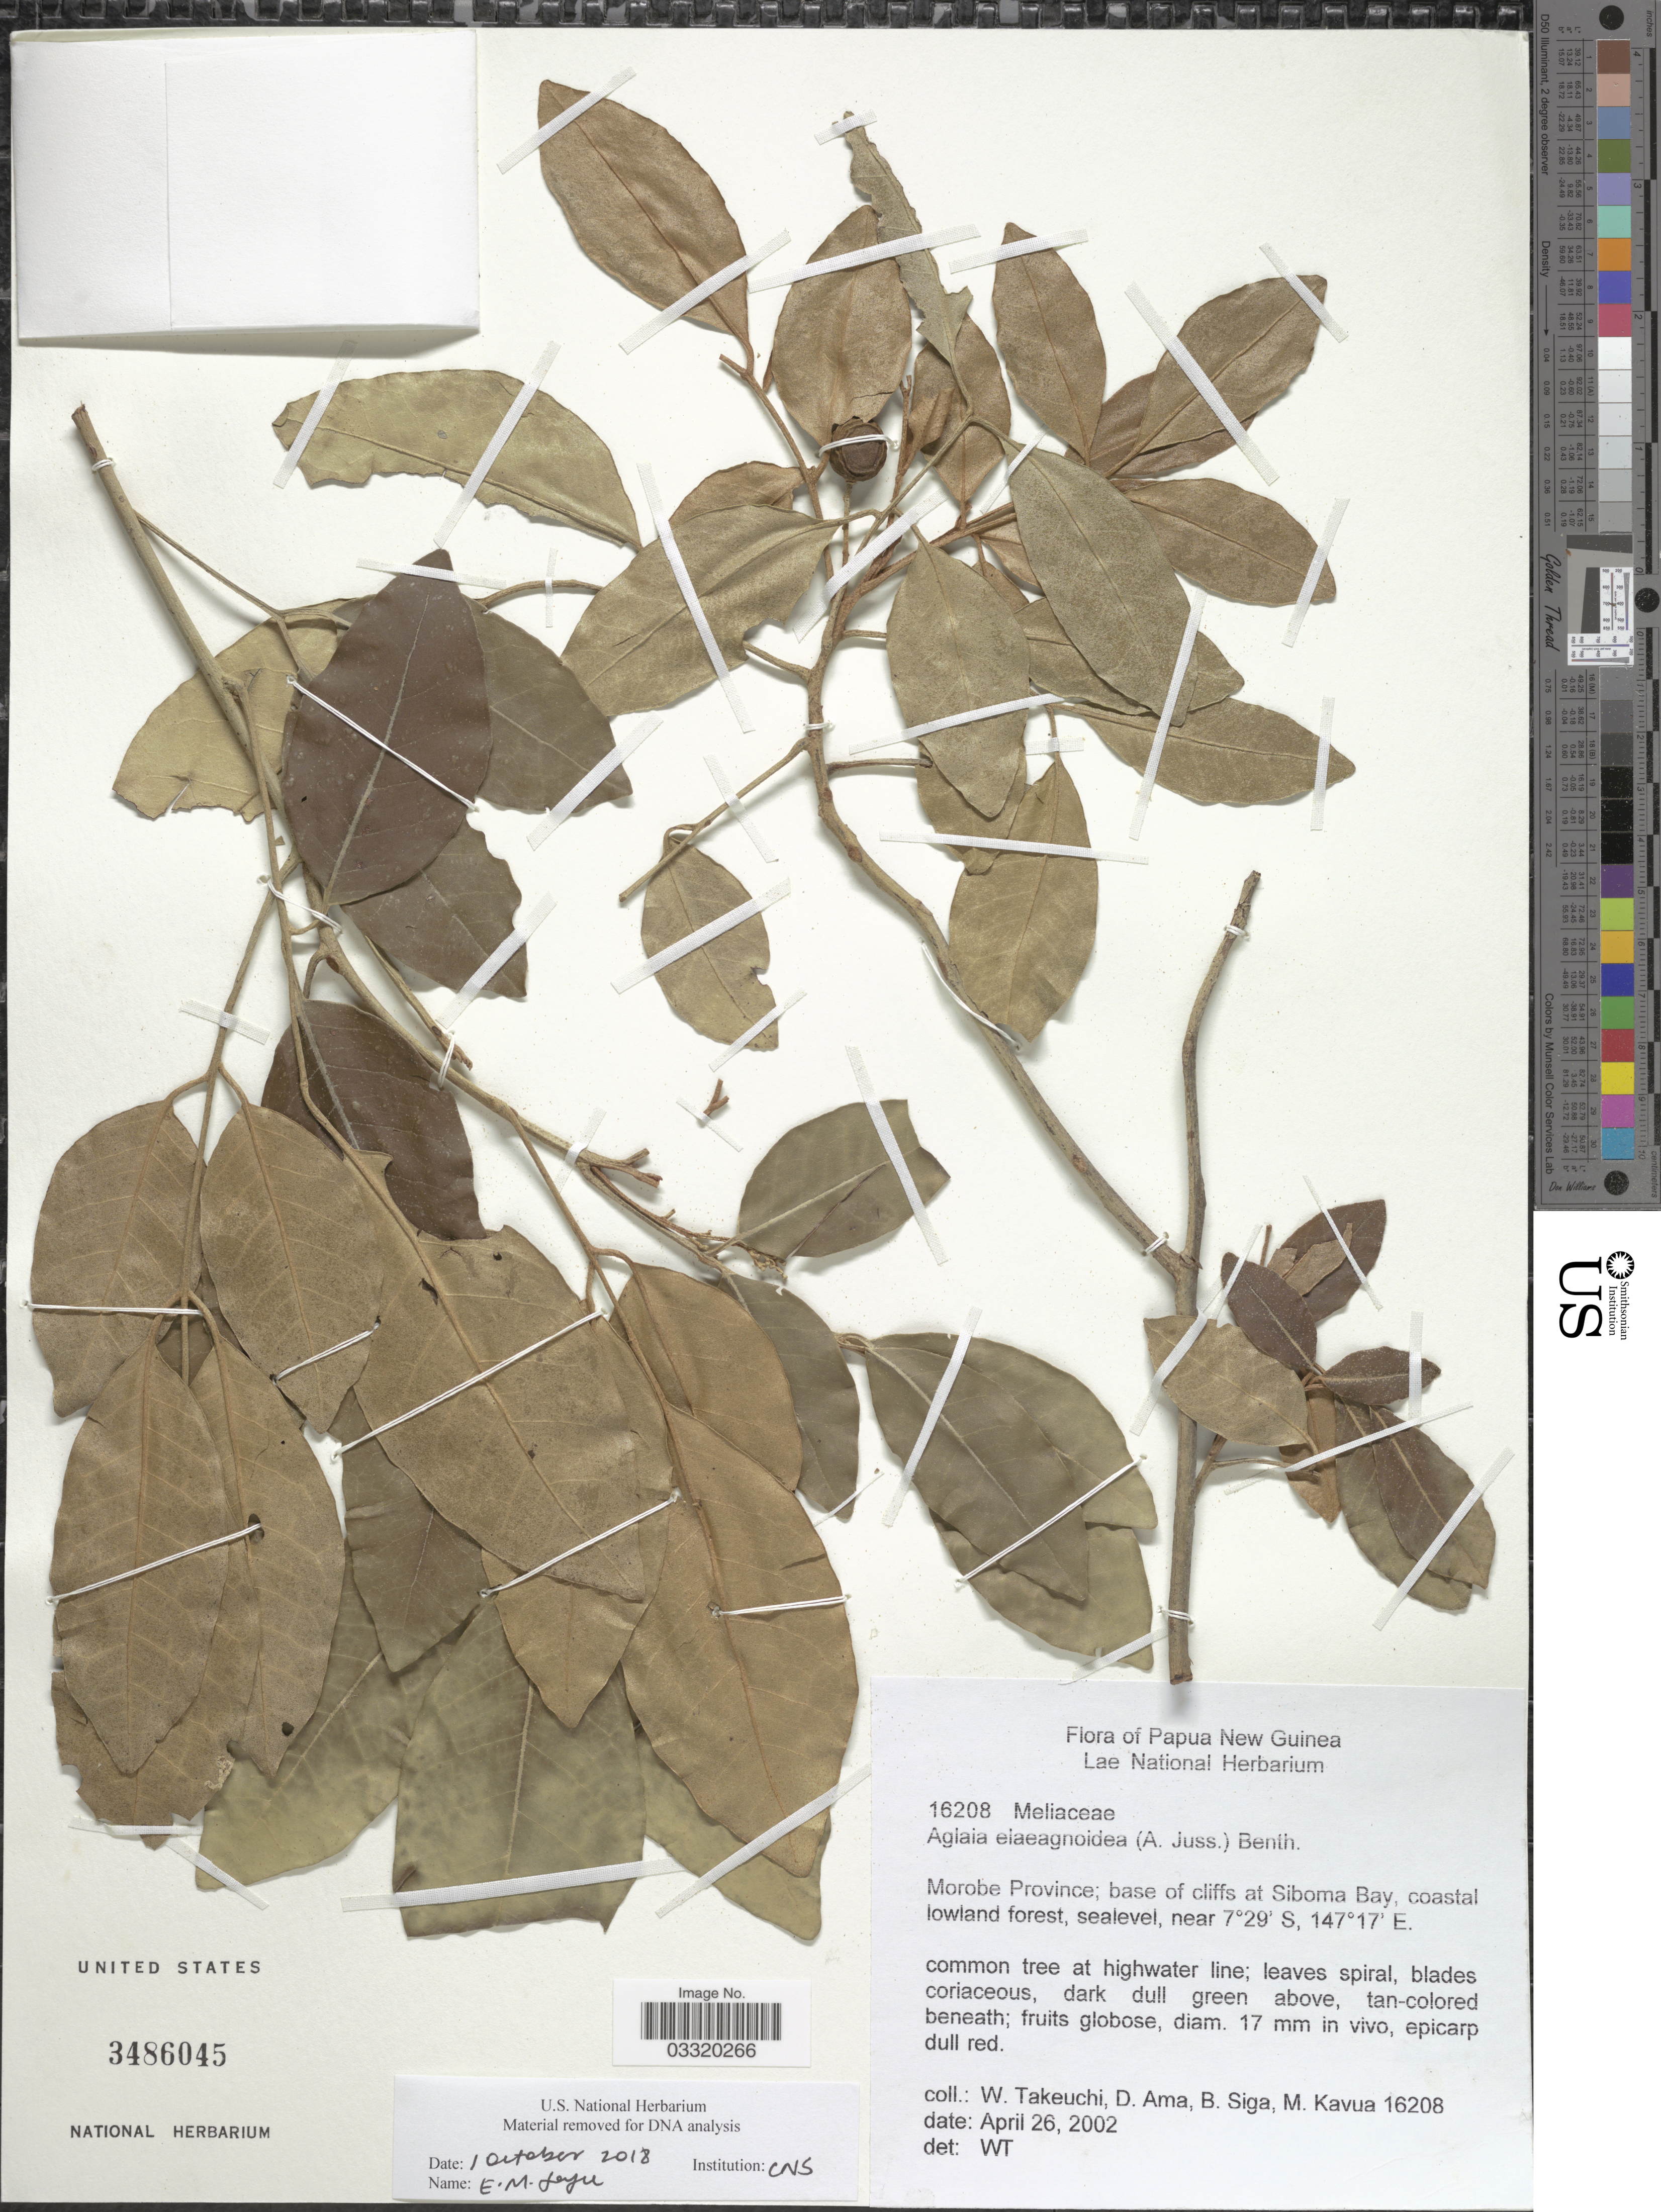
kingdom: Plantae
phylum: Tracheophyta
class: Magnoliopsida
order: Sapindales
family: Meliaceae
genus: Aglaia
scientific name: Aglaia elaeagnoidea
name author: (A. Juss.) Benth.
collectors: W. Takeuchi, D. Ama, B. Siga & M. Kavua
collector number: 16208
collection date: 2002-04-26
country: Papua New Guinea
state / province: Morobe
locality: Base of cliffs at Siboma Bay.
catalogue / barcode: US 3486045